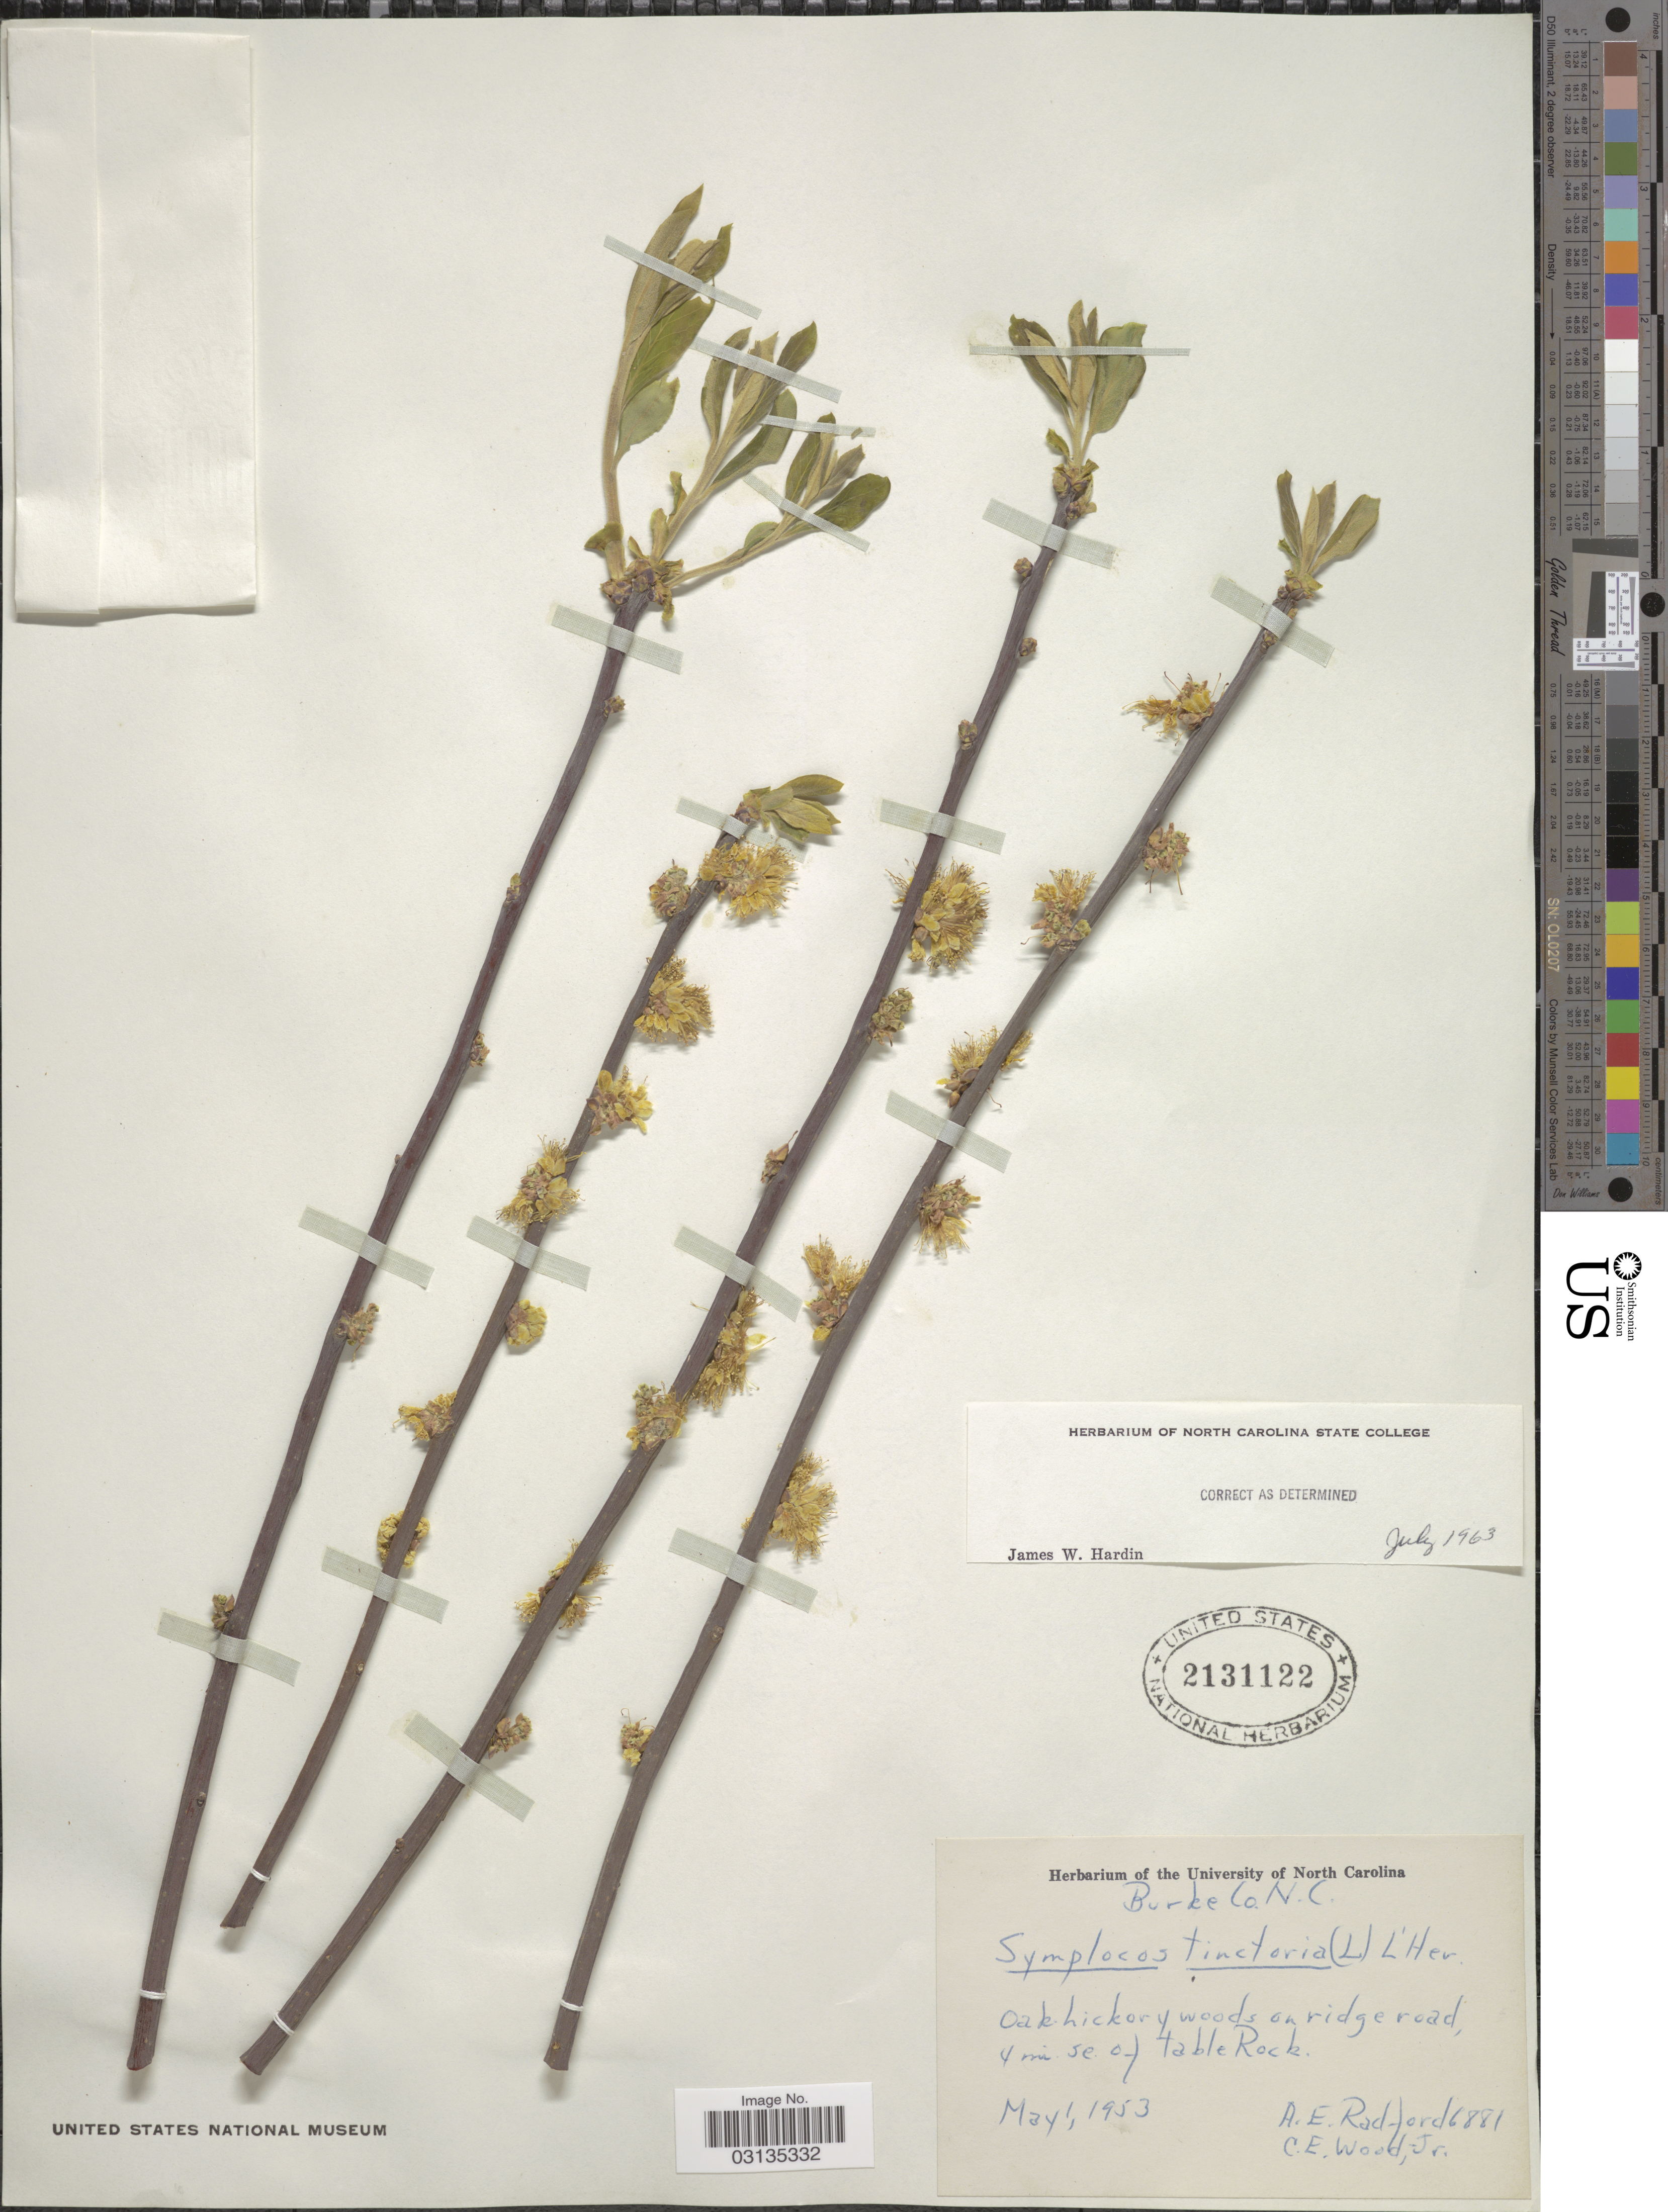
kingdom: Plantae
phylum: Tracheophyta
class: Magnoliopsida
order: Ericales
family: Symplocaceae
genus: Symplocos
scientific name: Symplocos tinctoria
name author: (L.) L'Hér.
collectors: A. E. Radford & C. Wood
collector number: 6881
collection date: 1953-05-01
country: United States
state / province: North Carolina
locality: Burke Co., 4 mi se of Table Rock.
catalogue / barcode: US 2131122